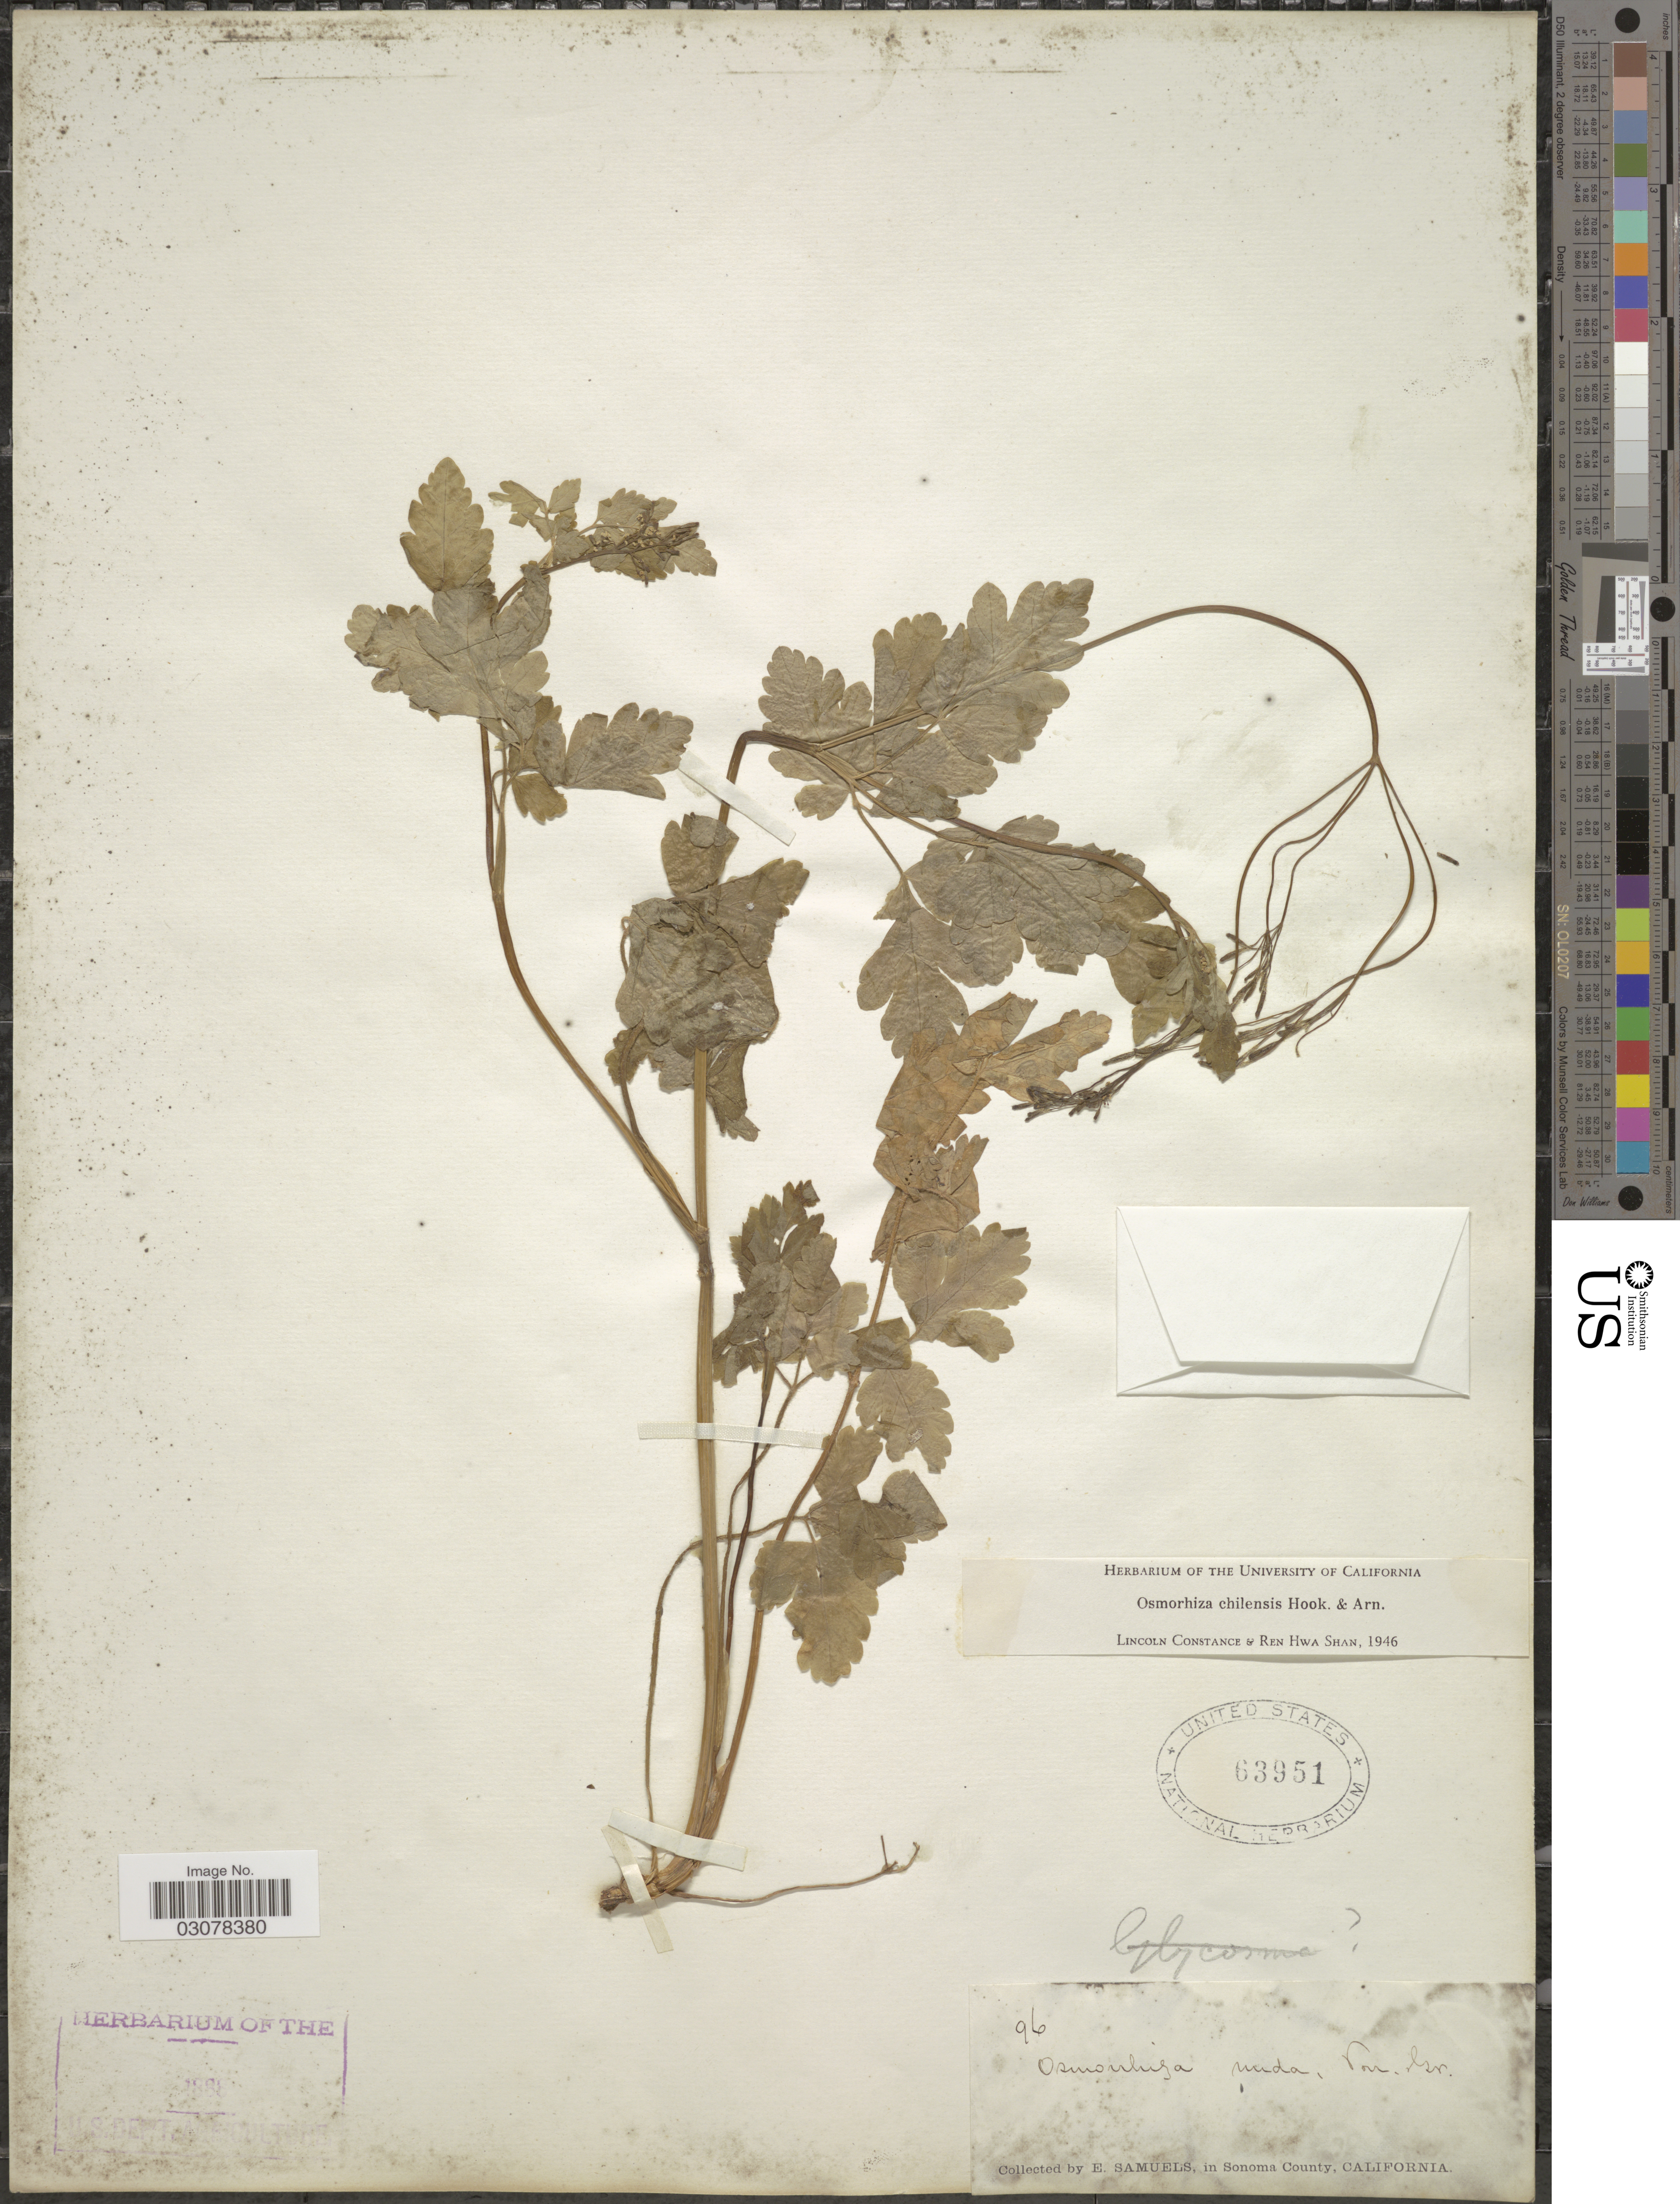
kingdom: Plantae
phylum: Tracheophyta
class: Magnoliopsida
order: Apiales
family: Apiaceae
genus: Osmorhiza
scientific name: Osmorhiza chilensis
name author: Hook. & Arn.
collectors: E. Samuels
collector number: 96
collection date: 1946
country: United States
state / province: California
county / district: Sonoma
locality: In Sonoma County.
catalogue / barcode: US 63951